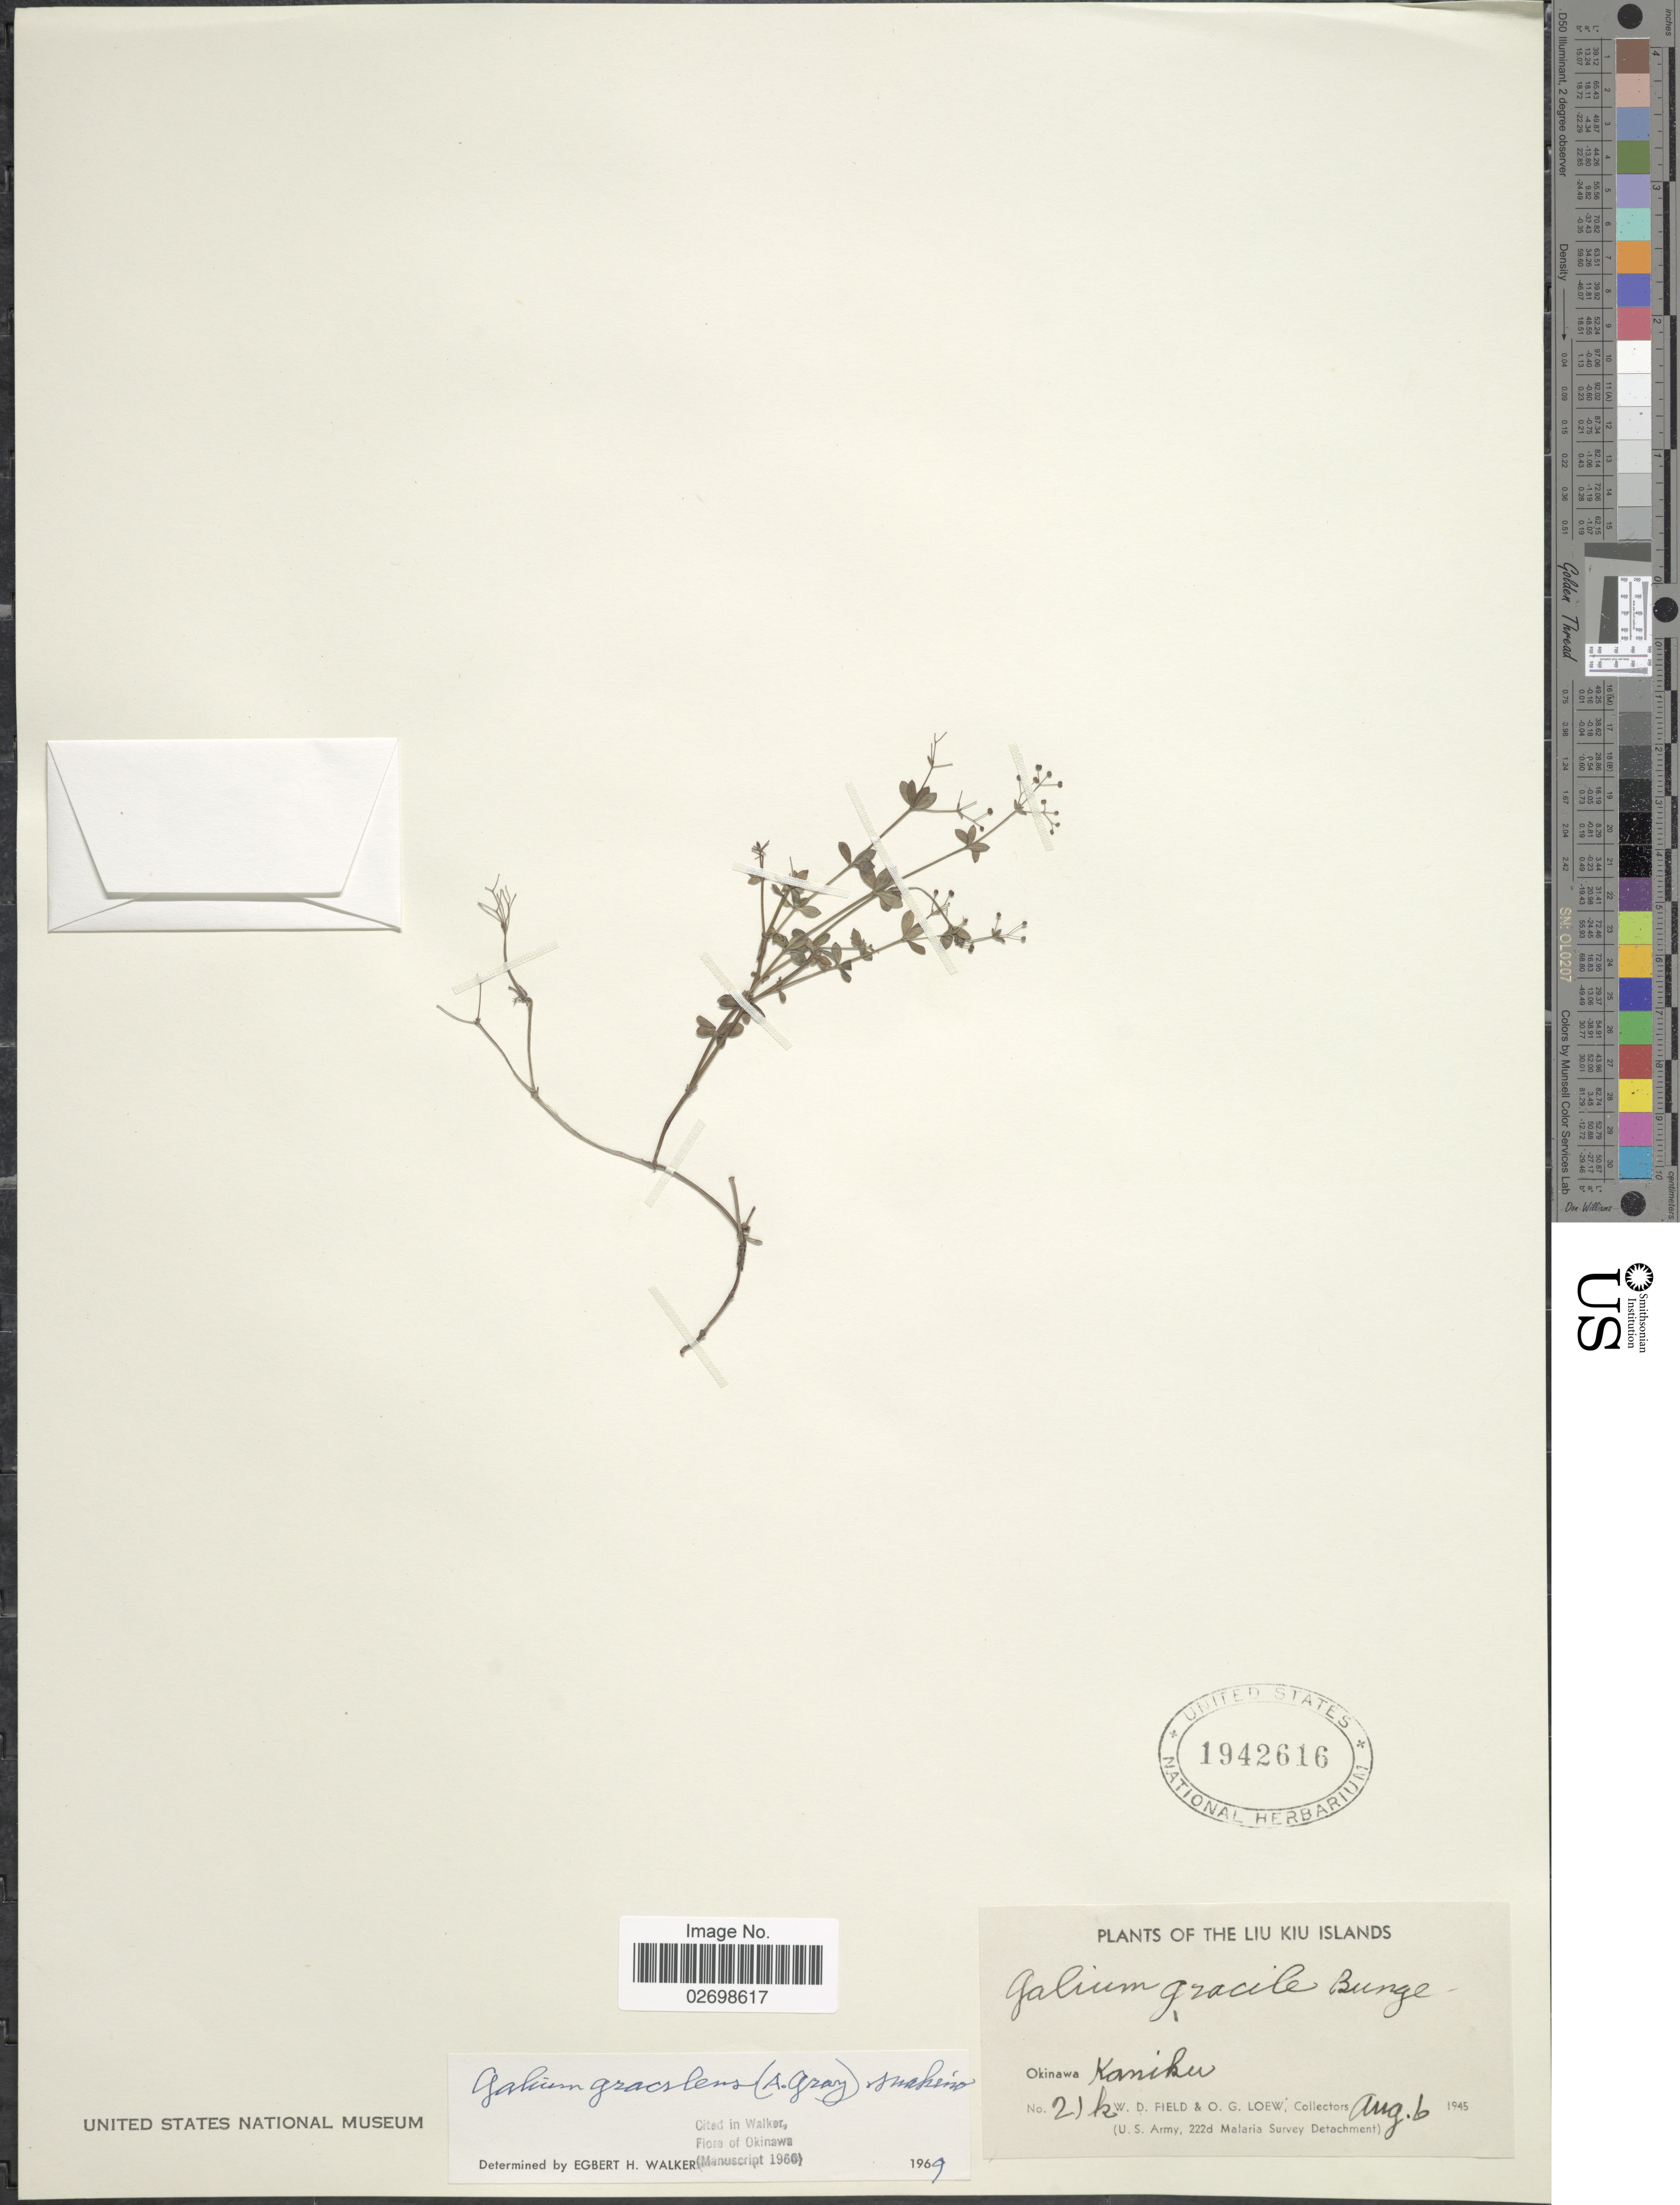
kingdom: Plantae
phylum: Tracheophyta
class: Magnoliopsida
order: Gentianales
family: Rubiaceae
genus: Galium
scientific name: Galium gracilens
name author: (A. Gray) Makino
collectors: W. D. Field & O. G. Loew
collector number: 21k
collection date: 1945-08-06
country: Japan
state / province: Okinawa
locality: Liu Kiu Islands, Okinawa Kaniku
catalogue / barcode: US 1942616